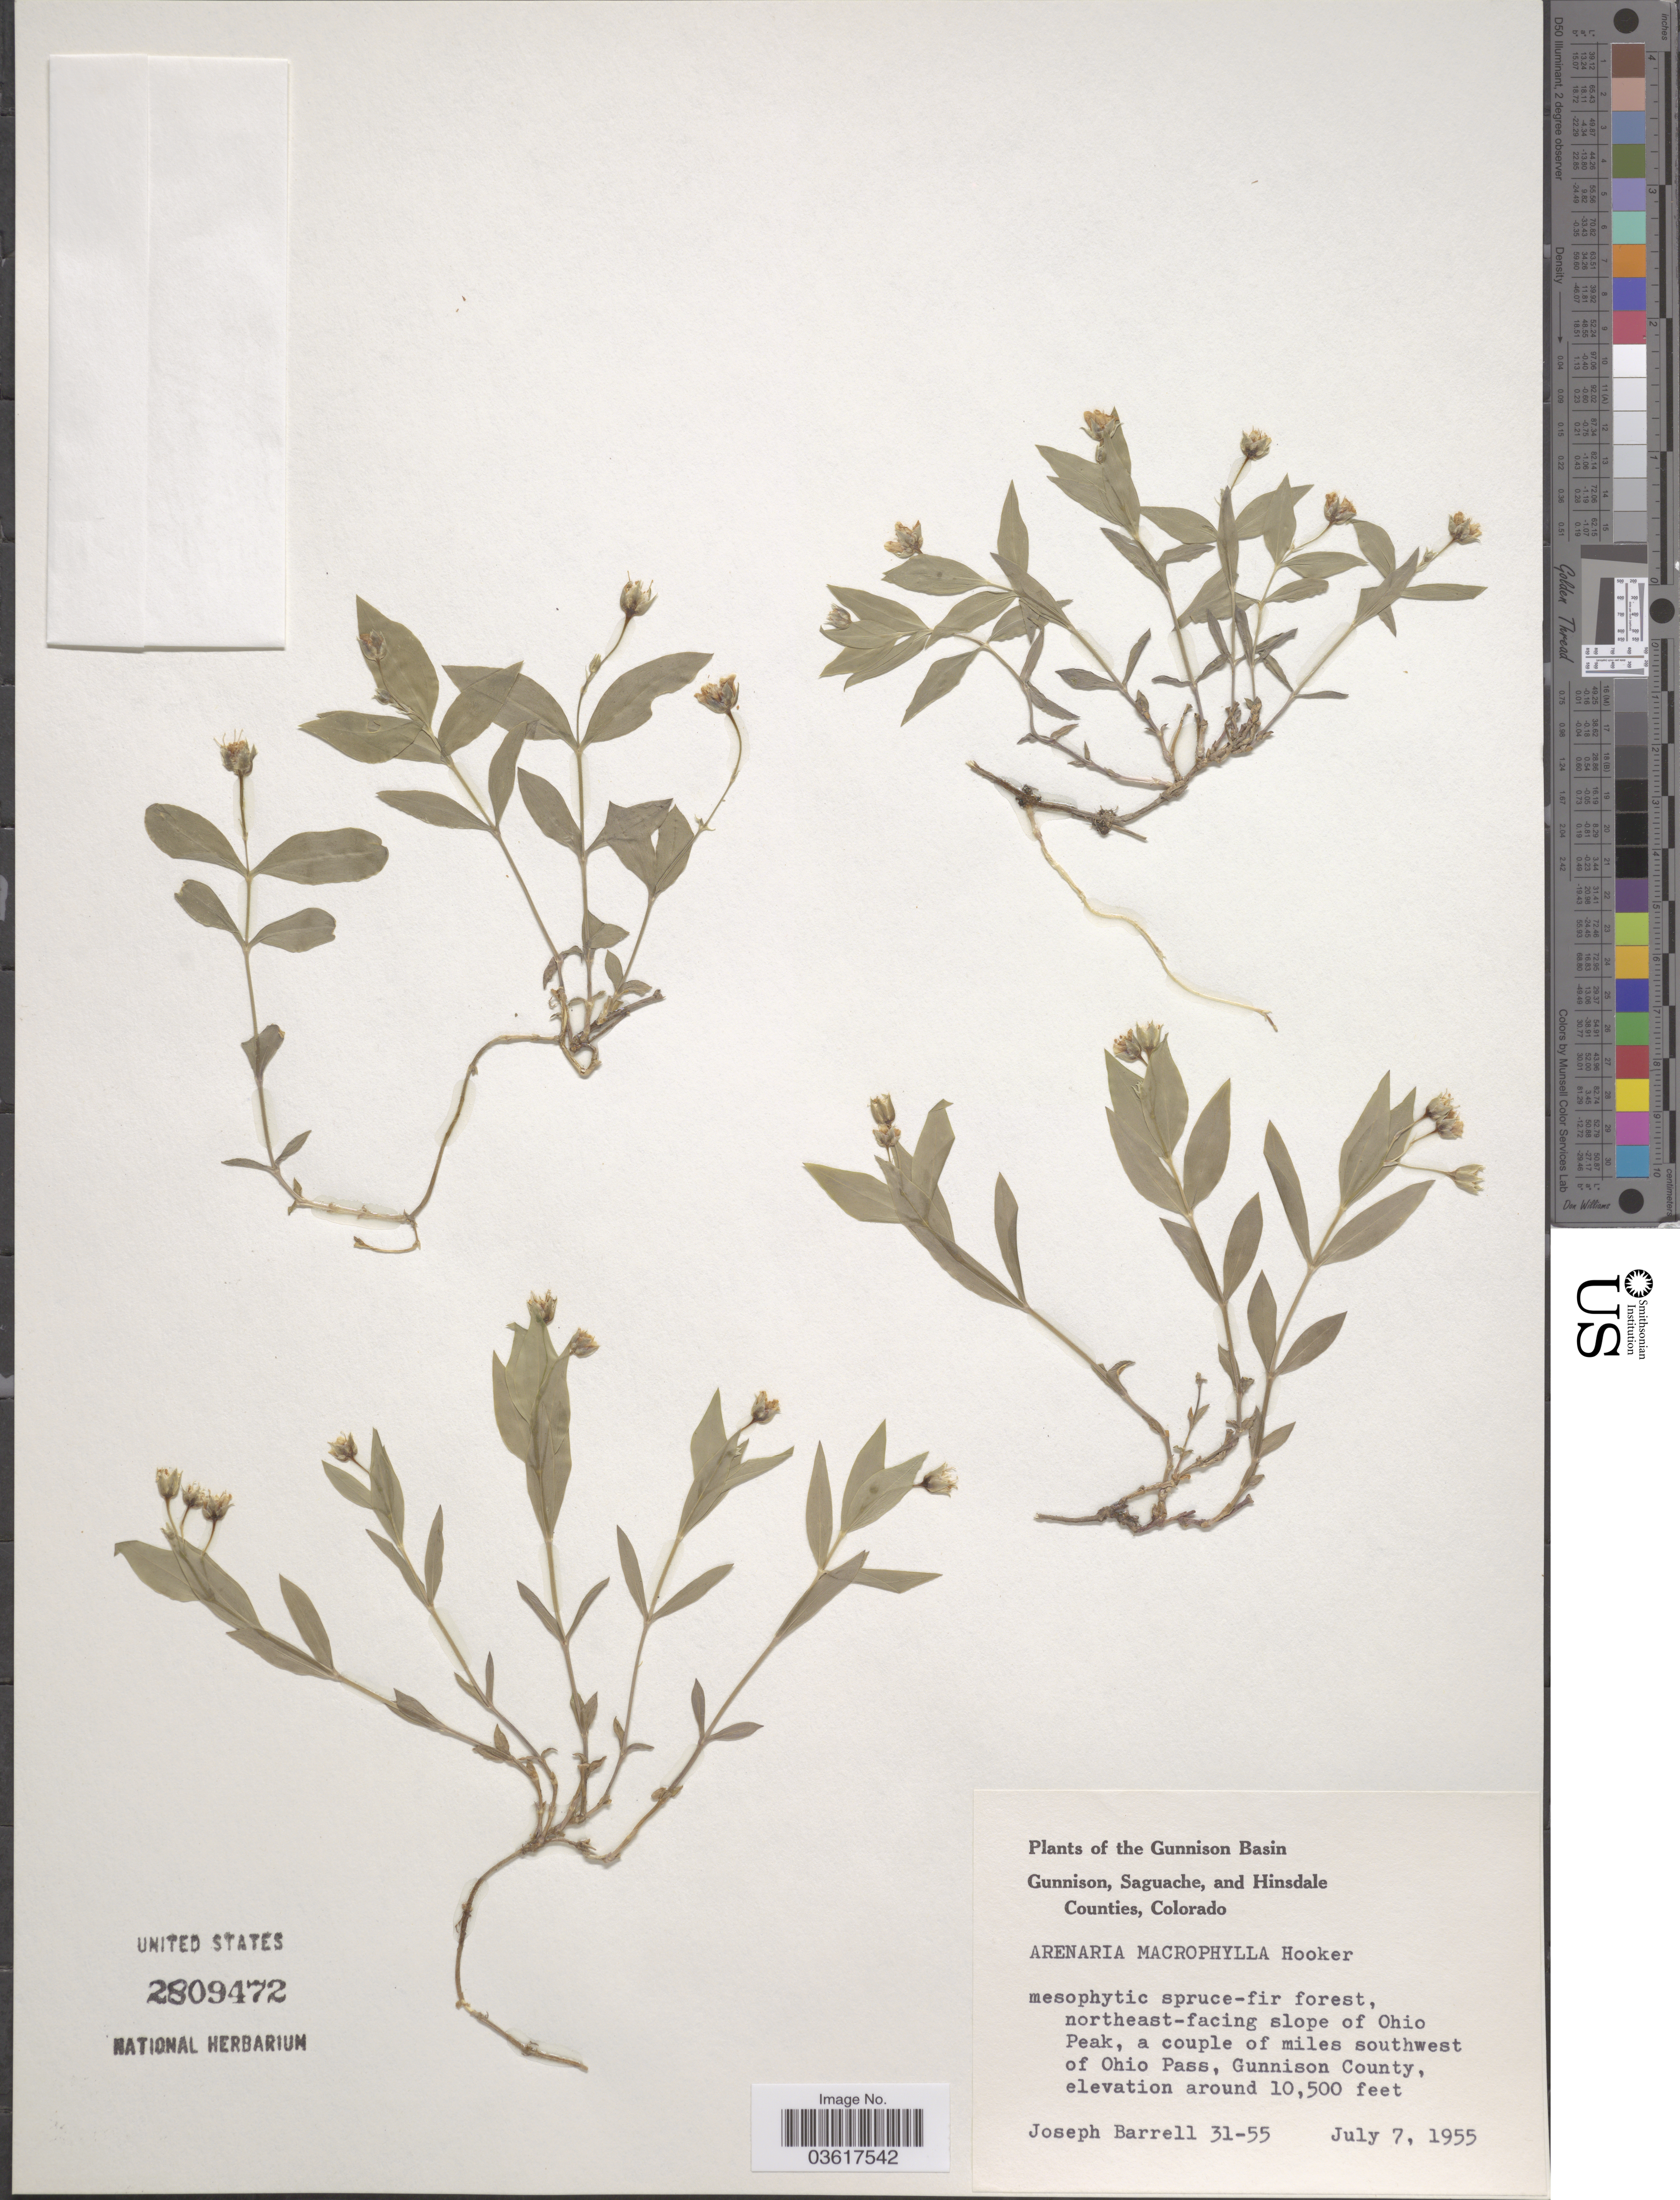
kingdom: Plantae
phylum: Tracheophyta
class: Magnoliopsida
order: Caryophyllales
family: Caryophyllaceae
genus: Moehringia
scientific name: Moehringia macrophylla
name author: (Hook.) Fenzl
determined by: Strong, Mark T., (BOT), Smithsonian Institution - National Museum of Natural History (UNITED STATES)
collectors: J. Barrell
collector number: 31-55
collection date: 1955-07-07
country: United States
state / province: Colorado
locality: The Gunnison Basin. Northeast-facing slope of Ohio Peak, a couple of miles southwest of Ohio Pass, Gunnison County.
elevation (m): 3200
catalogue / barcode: US 2809472